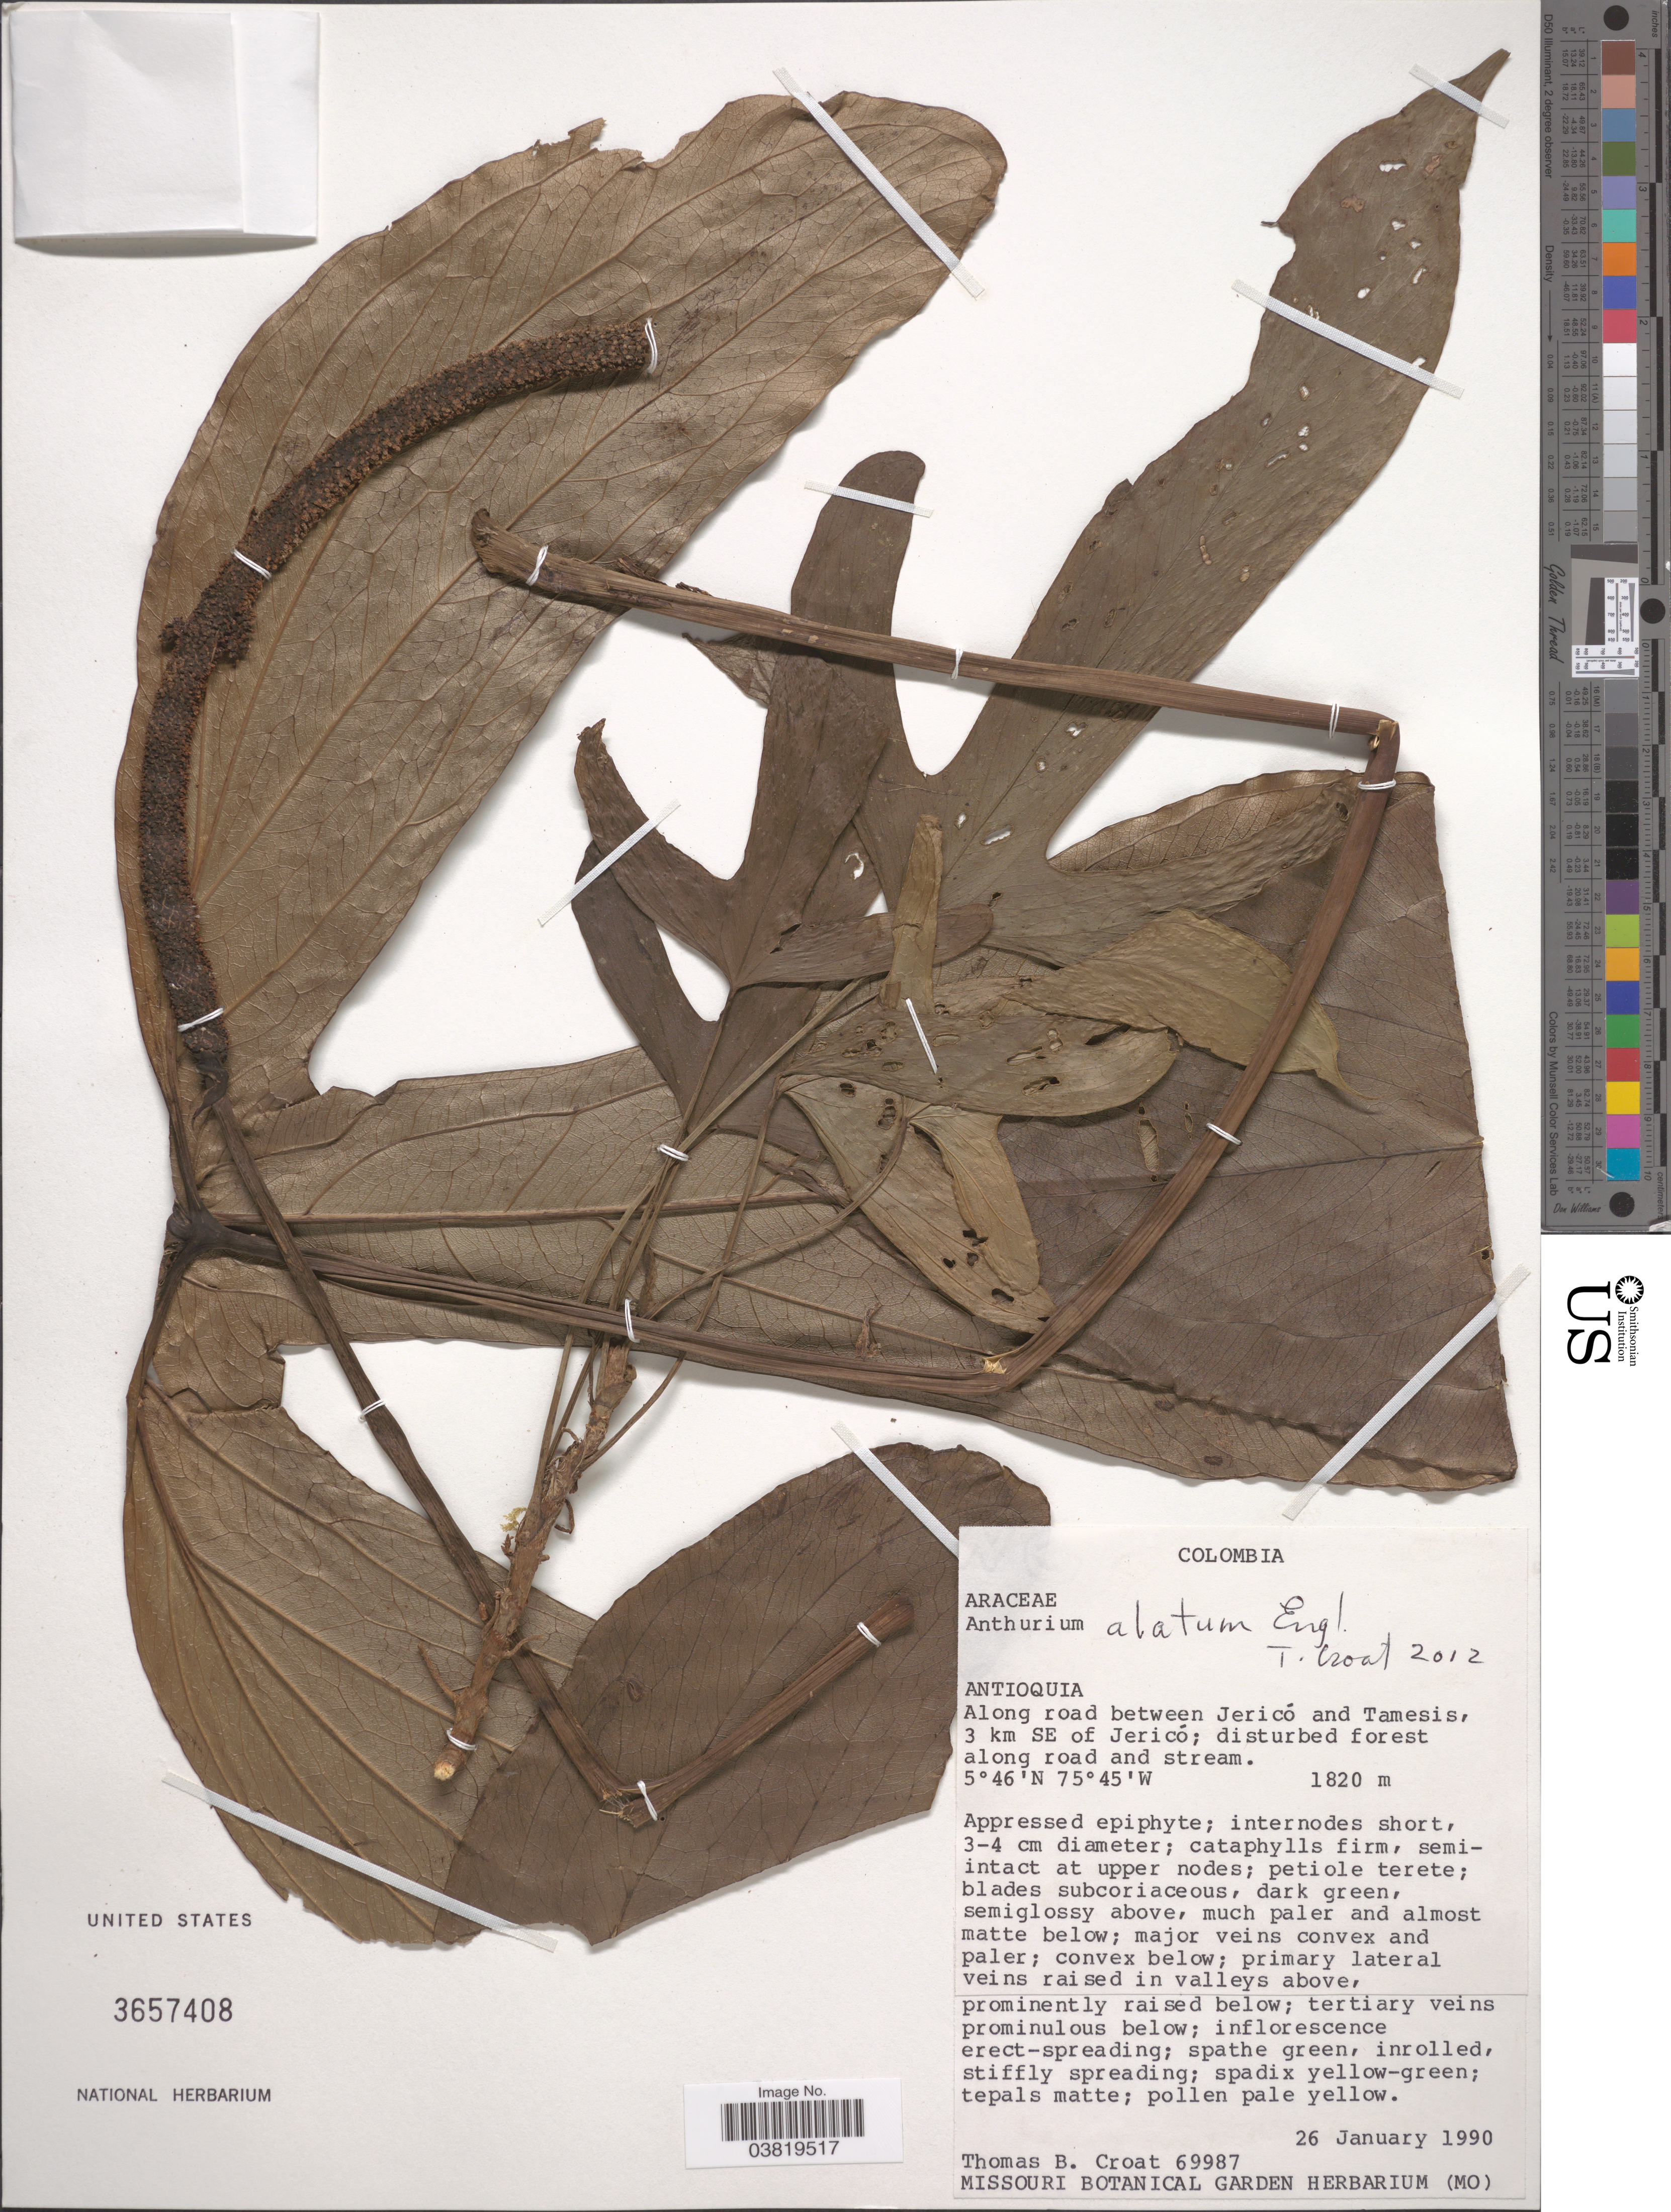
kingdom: Plantae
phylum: Tracheophyta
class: Liliopsida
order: Alismatales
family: Araceae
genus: Anthurium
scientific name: Anthurium alatum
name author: Engl.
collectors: T. B. Croat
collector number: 69987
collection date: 1990-01-26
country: Colombia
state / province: Antioquia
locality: Along road between Jericó and Tamesis, 3 km SE of Jericó.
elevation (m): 1820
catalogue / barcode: US 3657408